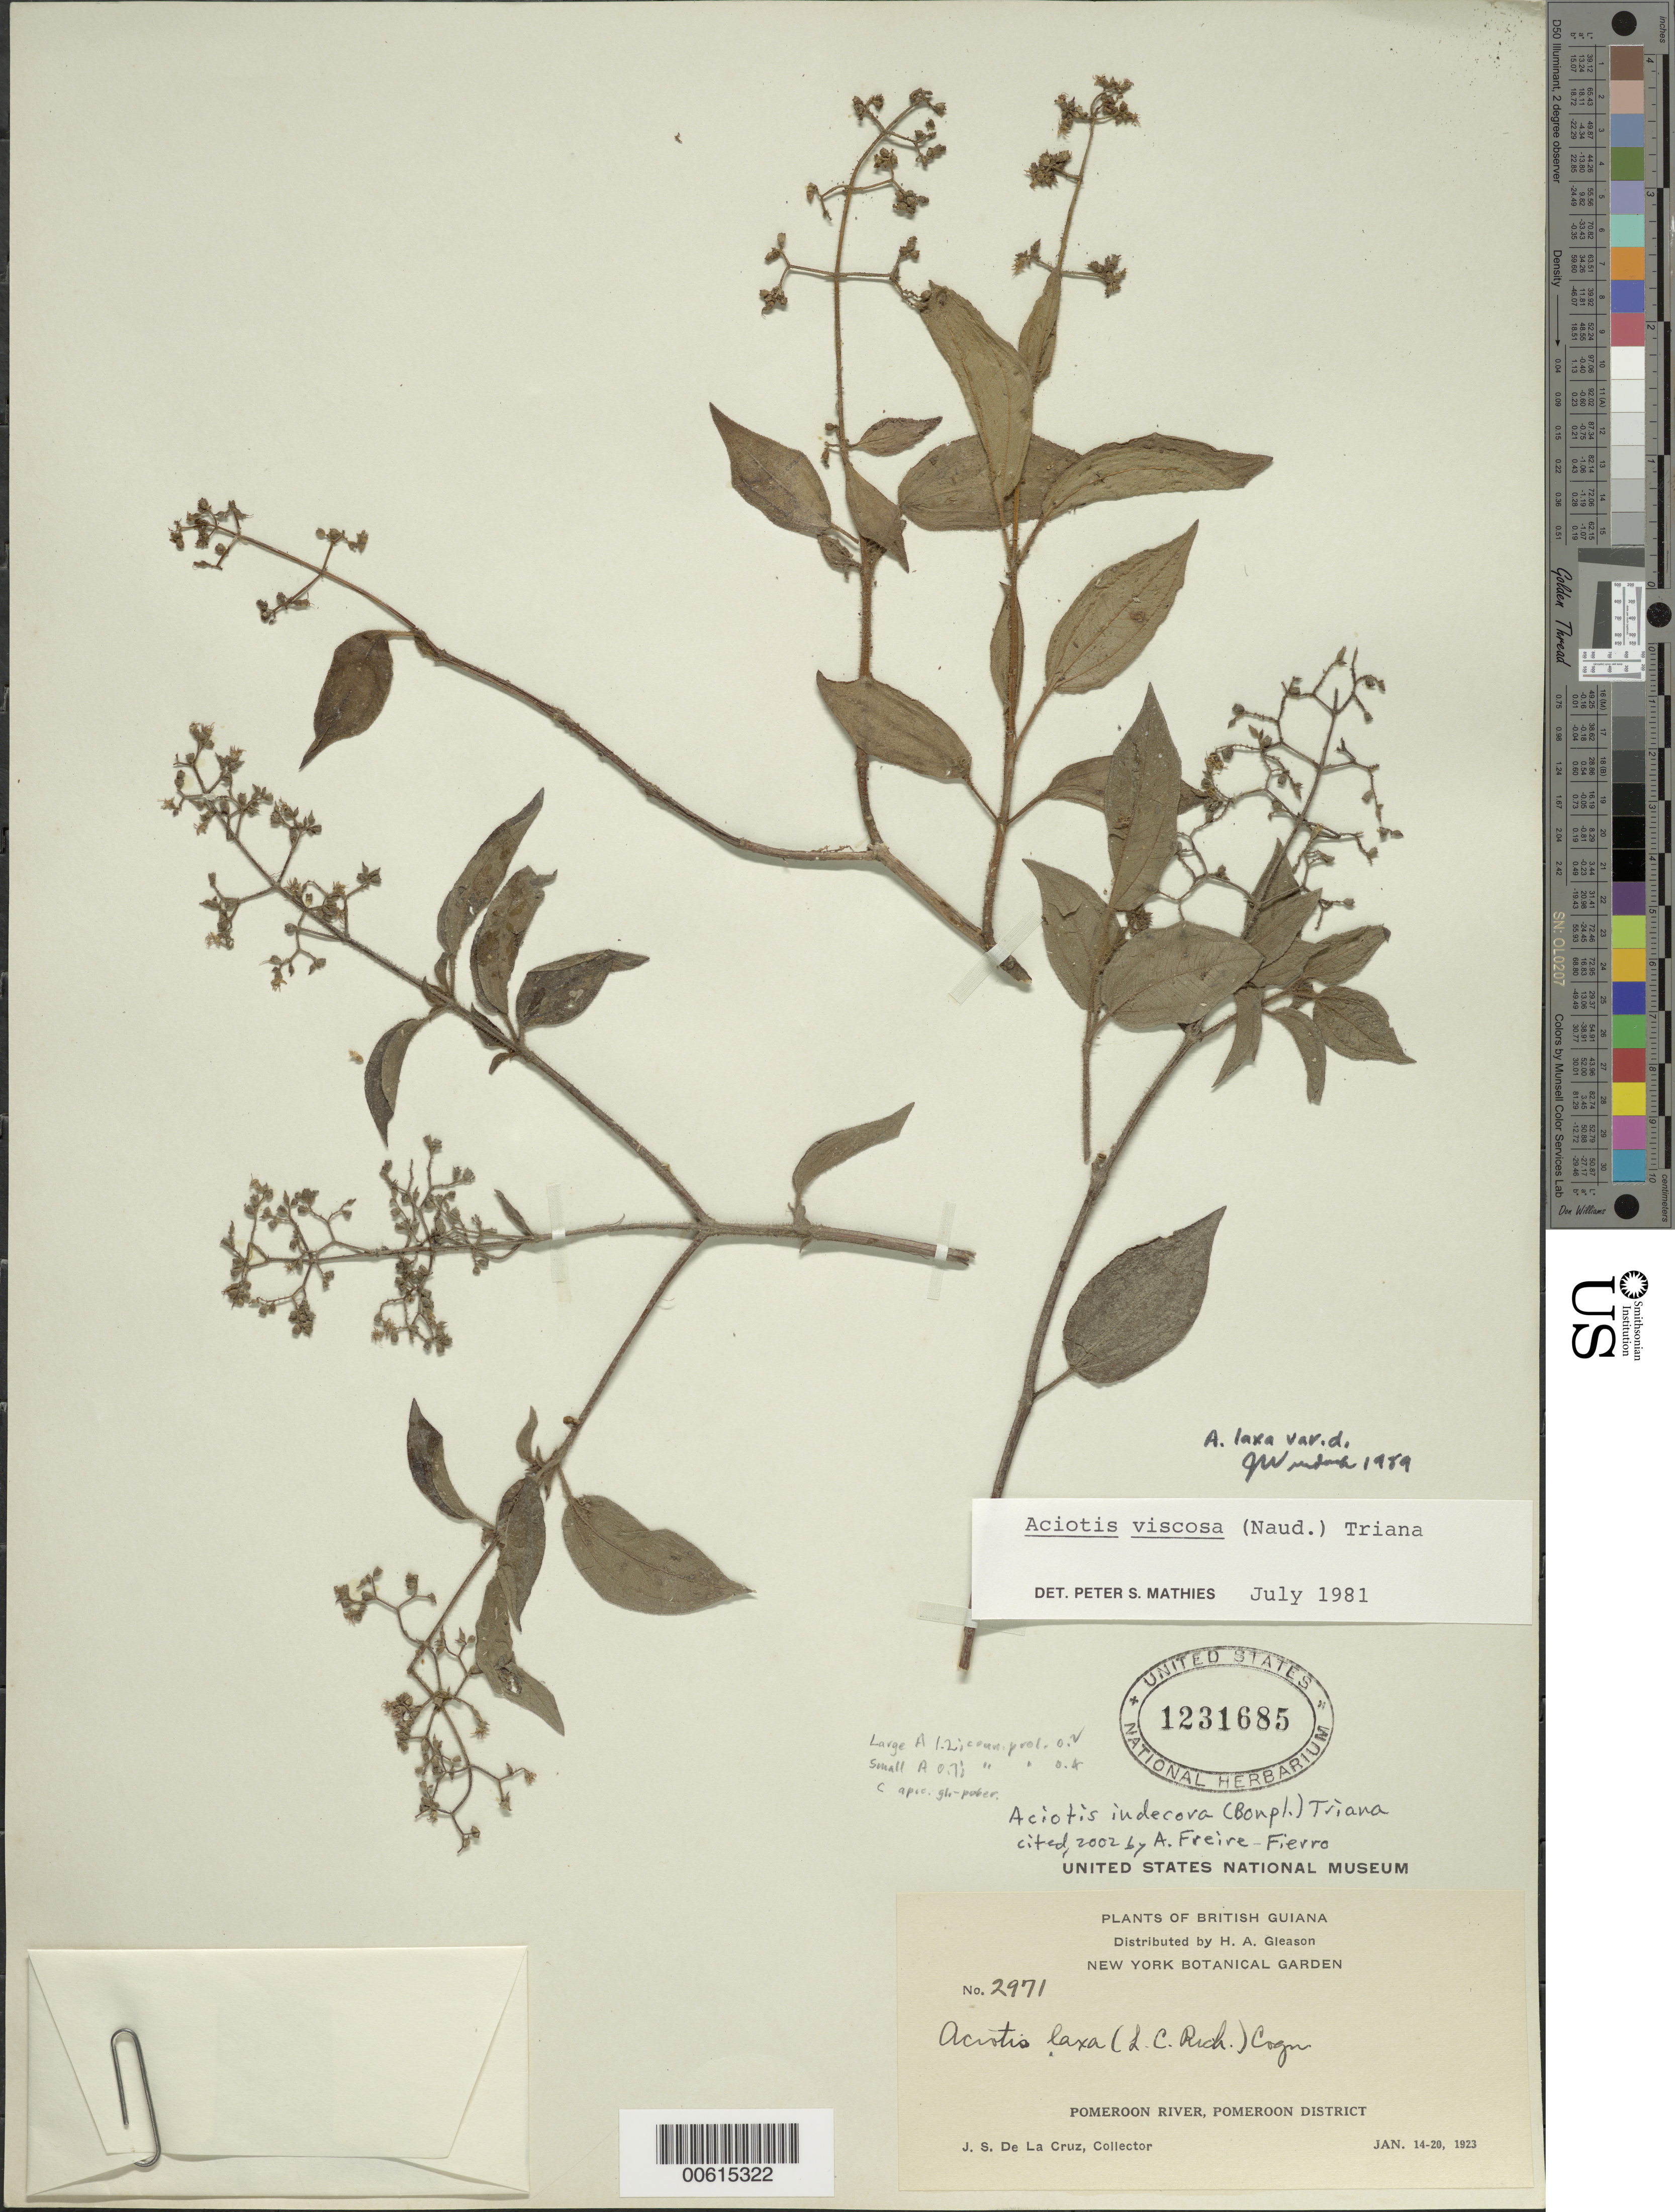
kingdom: Plantae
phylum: Tracheophyta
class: Magnoliopsida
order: Myrtales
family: Melastomataceae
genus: Aciotis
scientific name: Aciotis indecora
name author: (Bonpl.) Triana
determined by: Freire-Fierro, A.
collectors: J. S. de la Cruz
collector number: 2971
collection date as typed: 14-Jan-23 to 20-Jan-23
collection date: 1923-01-14/1923-01-20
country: Guyana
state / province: Pomeroon-Supenaam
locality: Pomeroon R.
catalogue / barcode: US 1231685